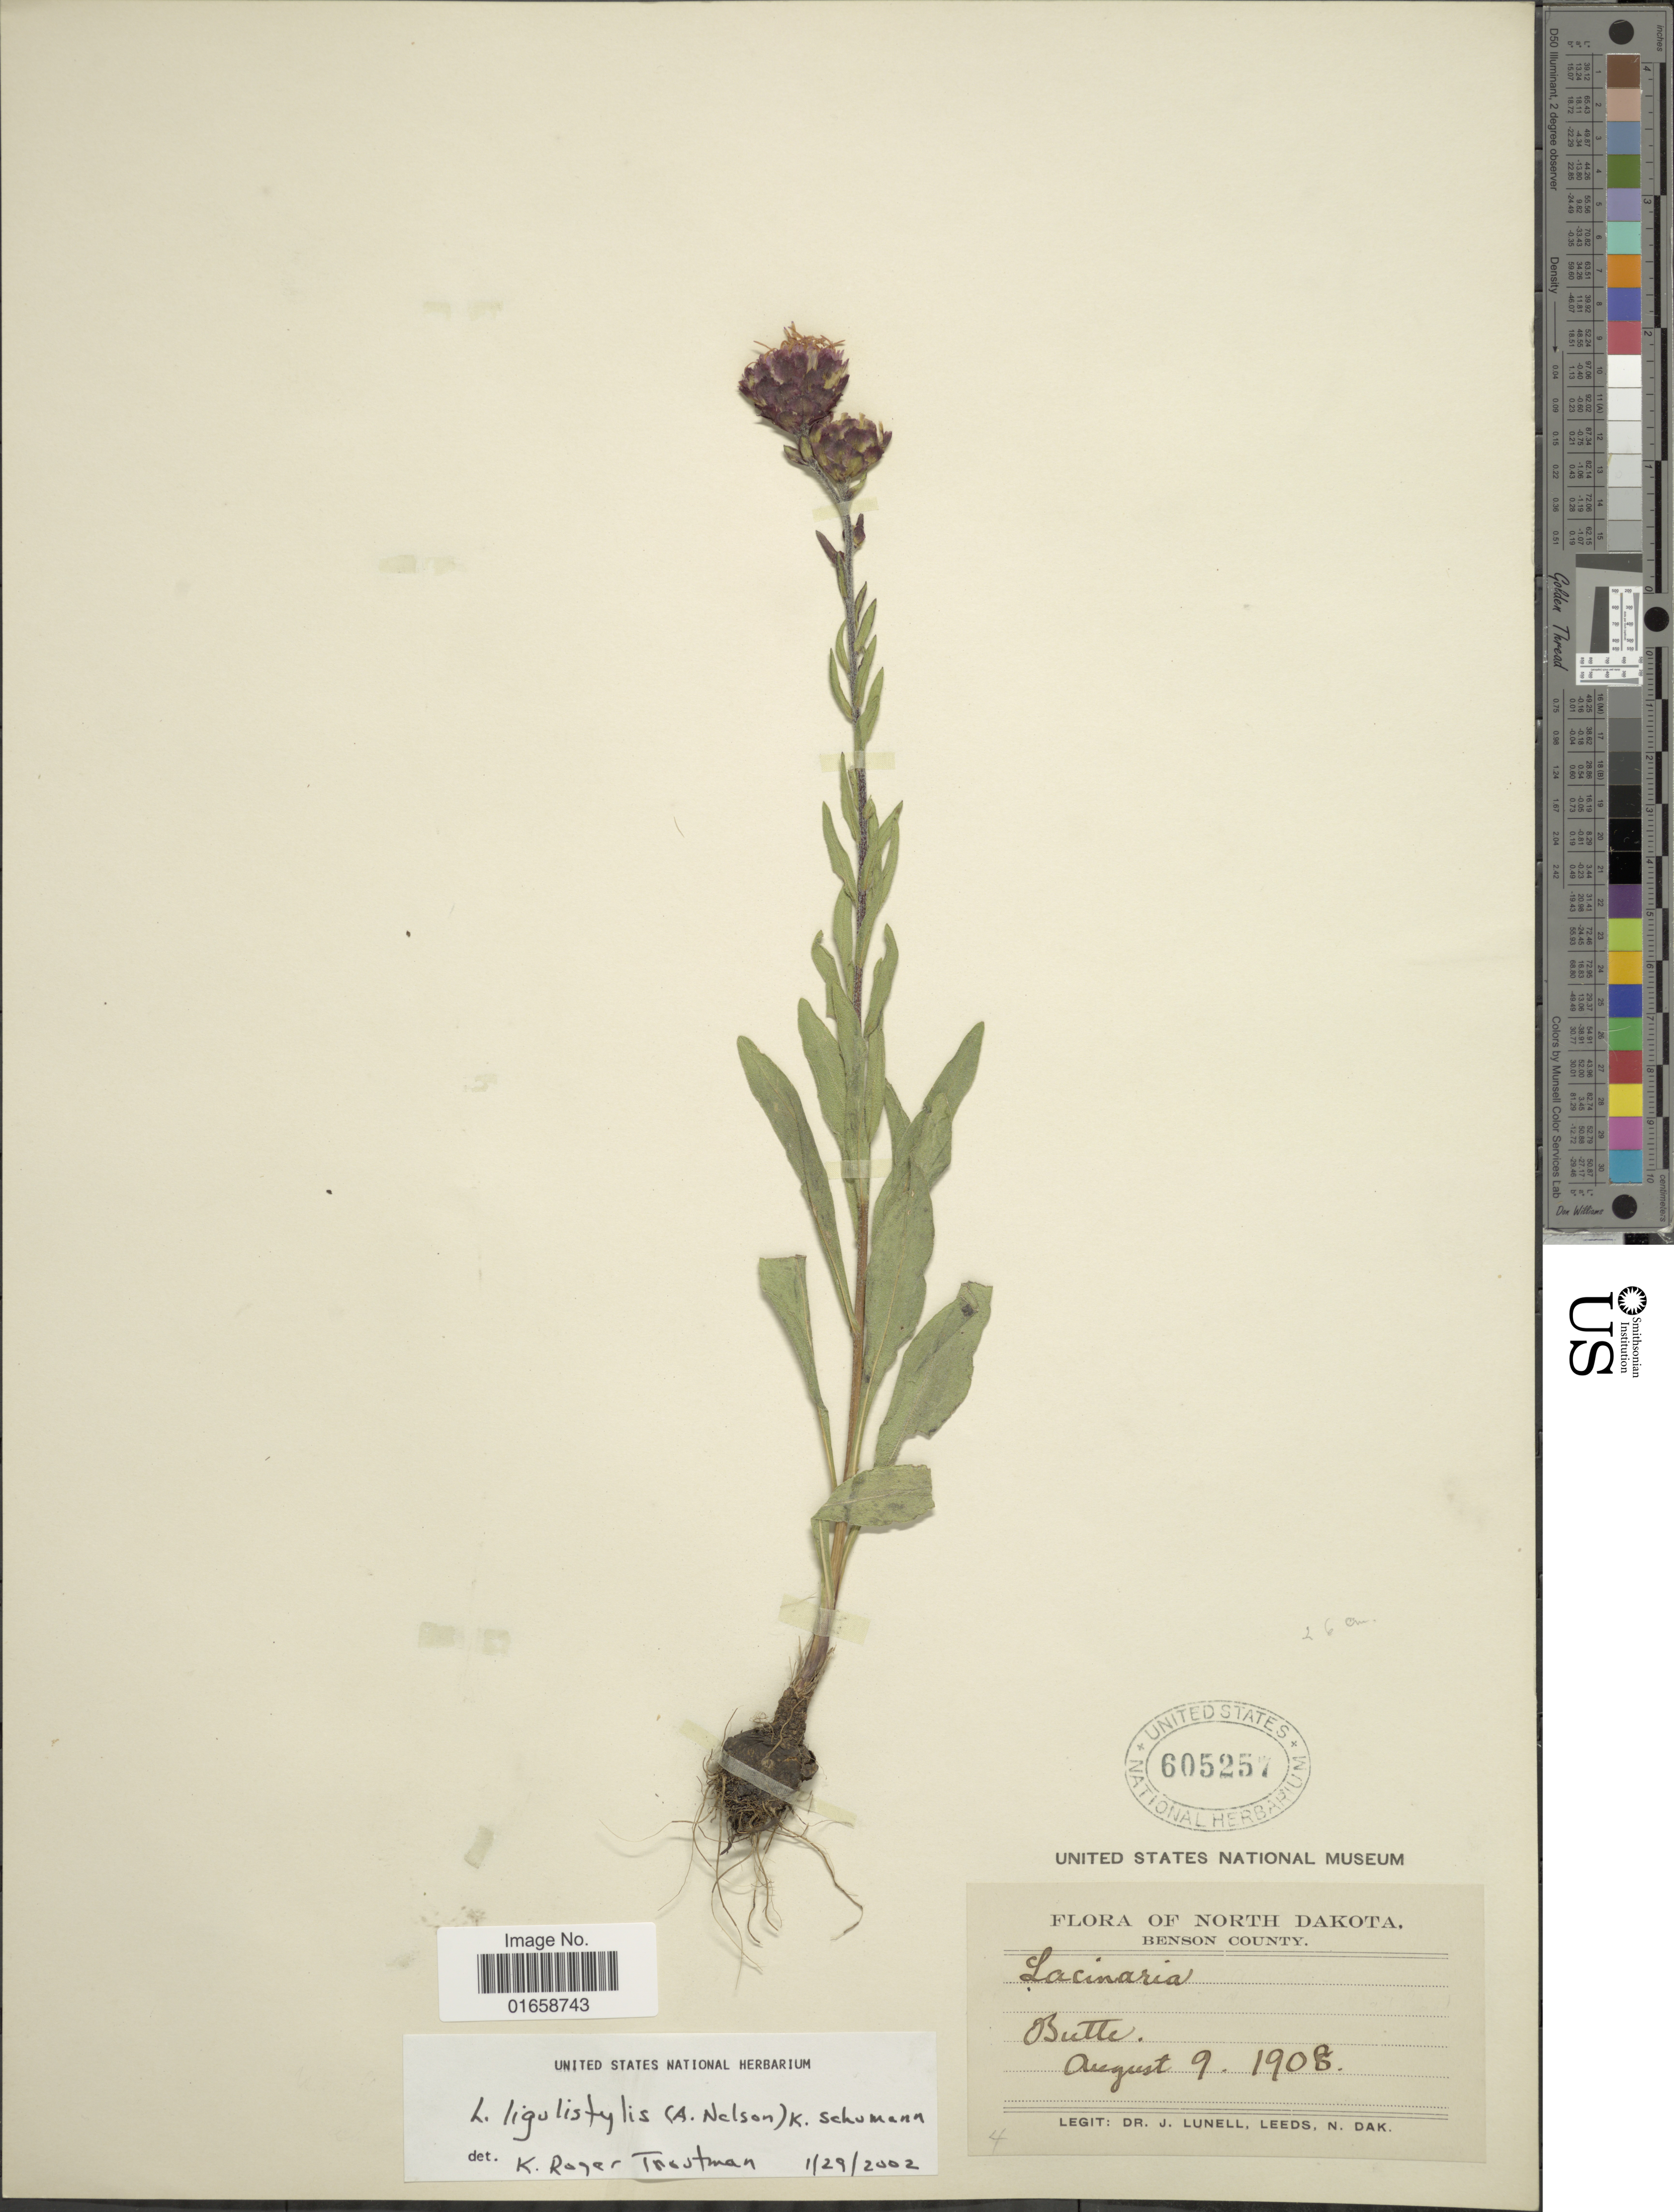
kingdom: Plantae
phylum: Tracheophyta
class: Magnoliopsida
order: Asterales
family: Asteraceae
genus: Liatris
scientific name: Liatris ligulistylis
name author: (A. Nelson) K. Schum.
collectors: J. Lunell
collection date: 1908-08-09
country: United States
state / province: North Dakota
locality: Benson County, Butte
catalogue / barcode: US 605257